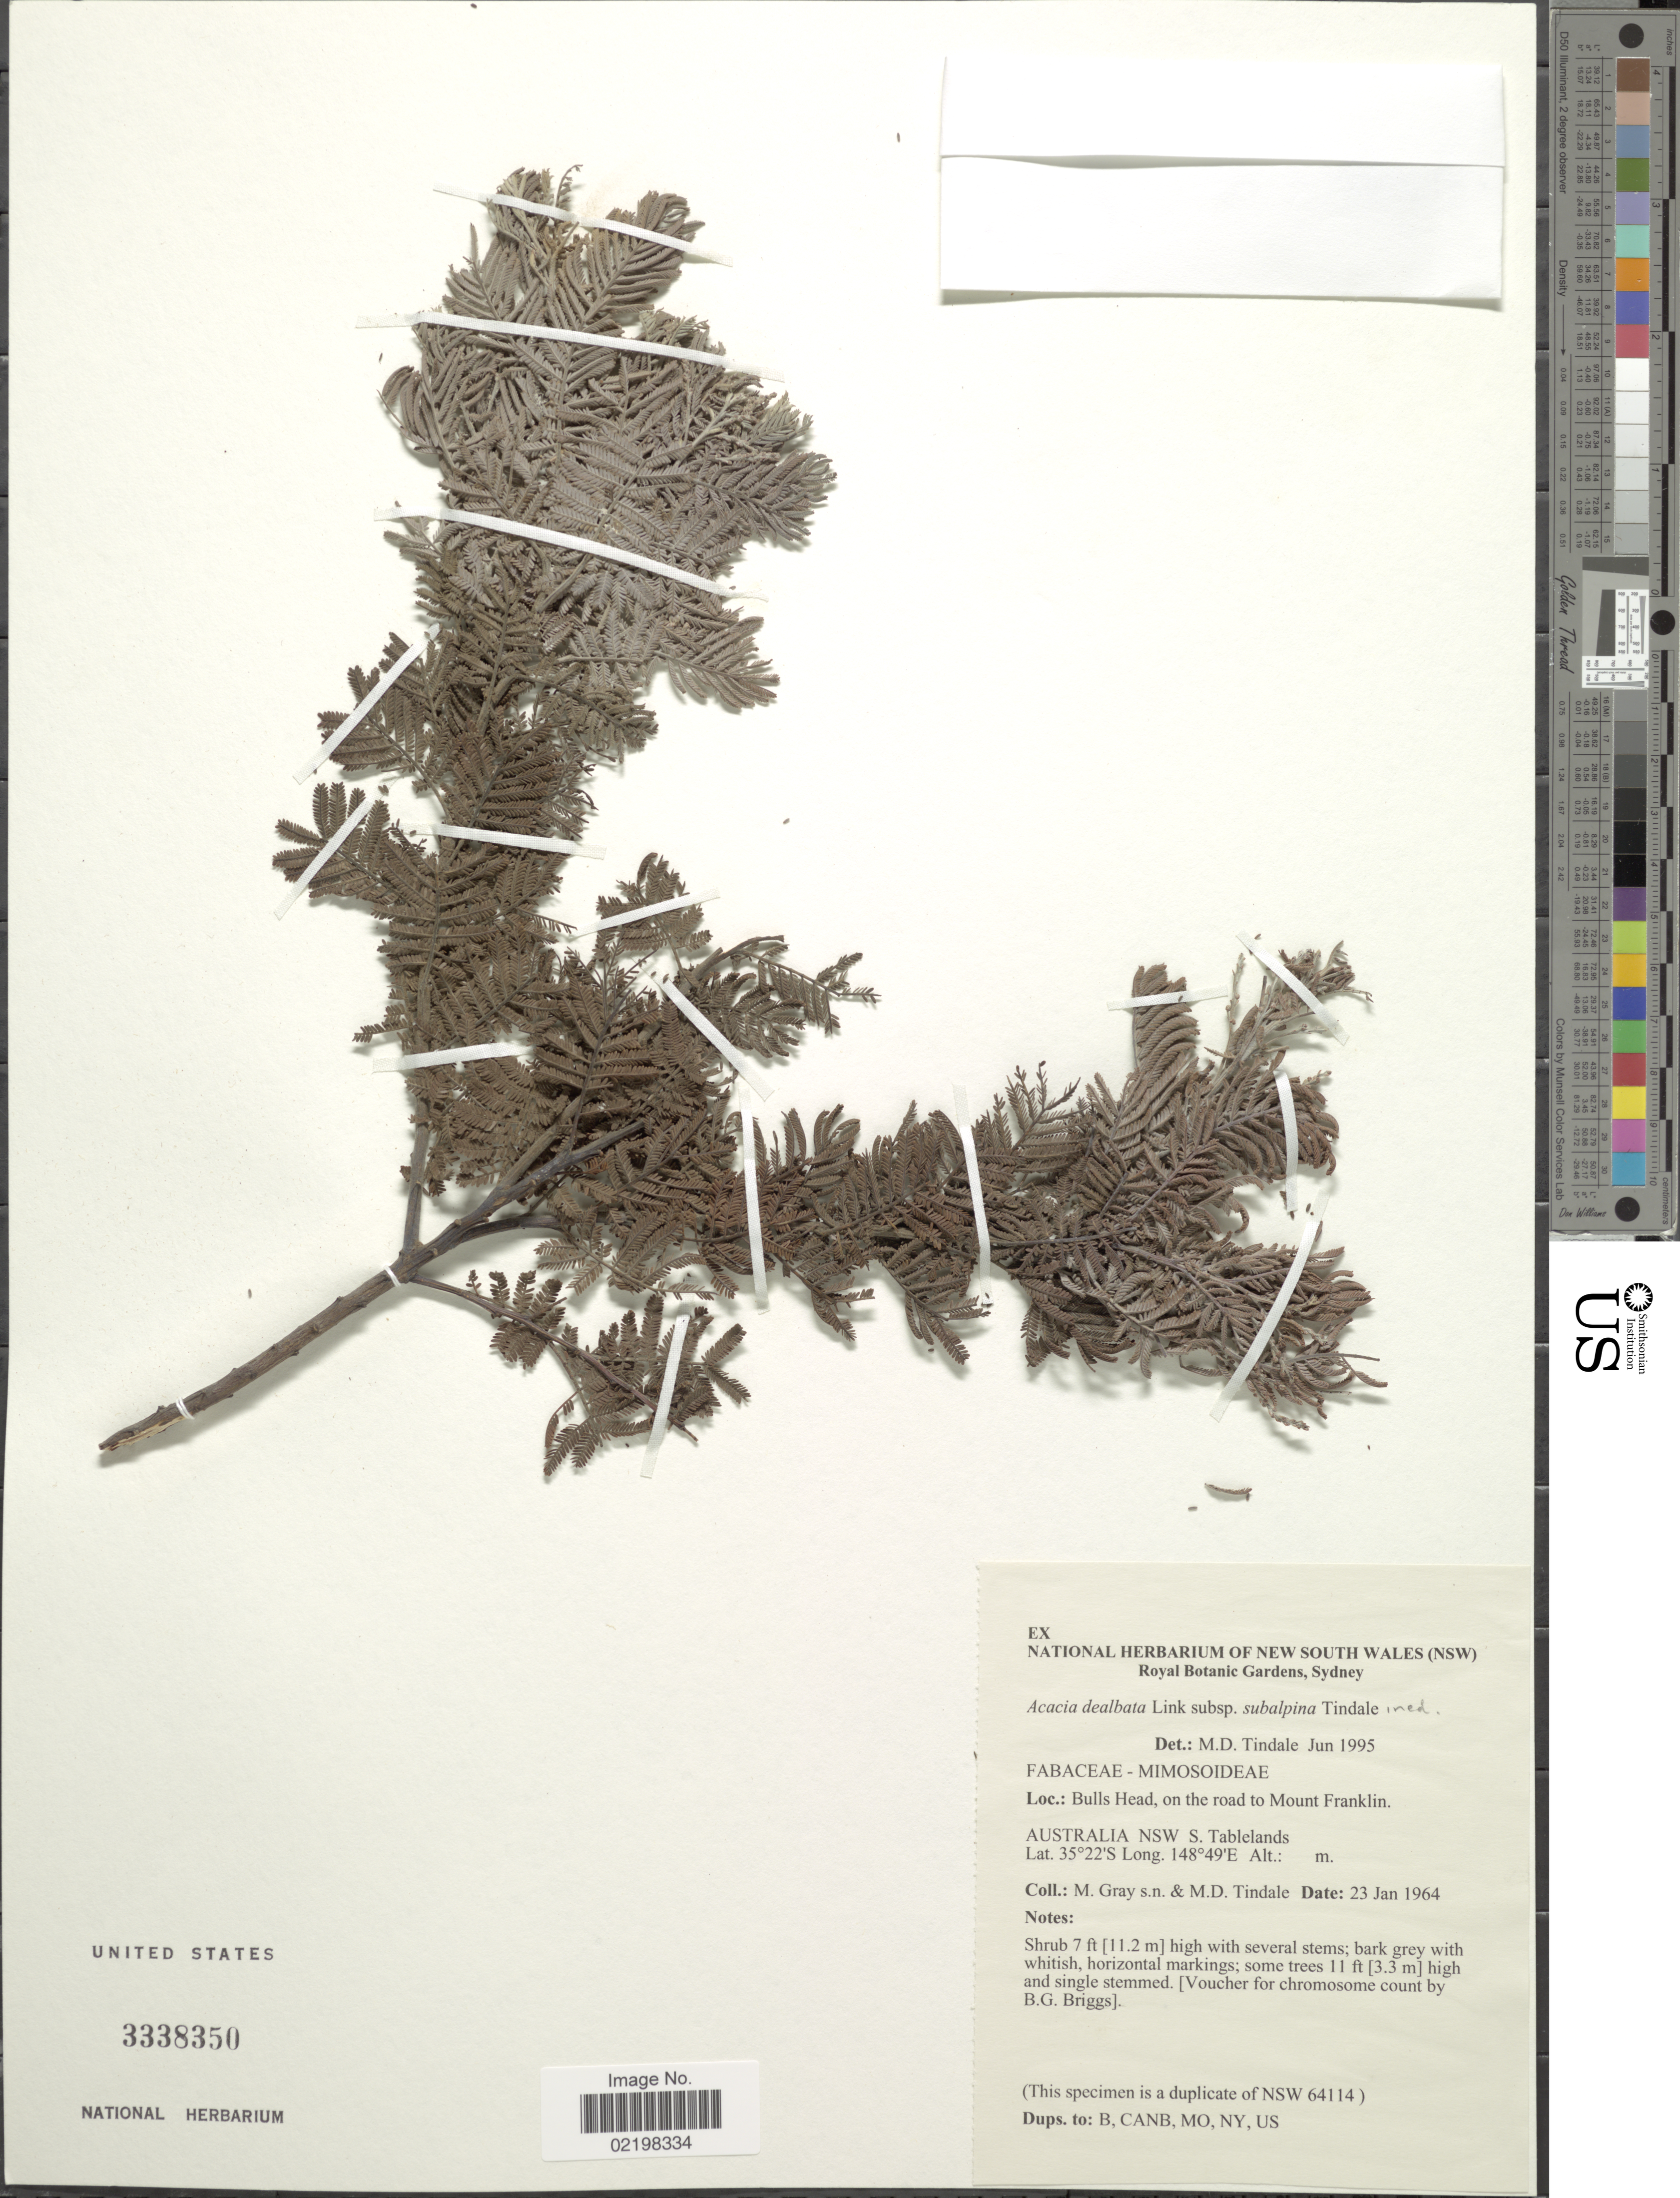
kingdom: Plantae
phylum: Tracheophyta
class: Magnoliopsida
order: Fabales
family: Fabaceae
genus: Acacia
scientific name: Acacia decurrens var. dealbata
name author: (Link) Maiden ex F. Muell.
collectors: M. Gray & M. D. Tindale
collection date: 1964-01-23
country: Australia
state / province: New South Wales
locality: Australia NSW S. Tablelands.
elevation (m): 1100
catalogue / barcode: US 3338350